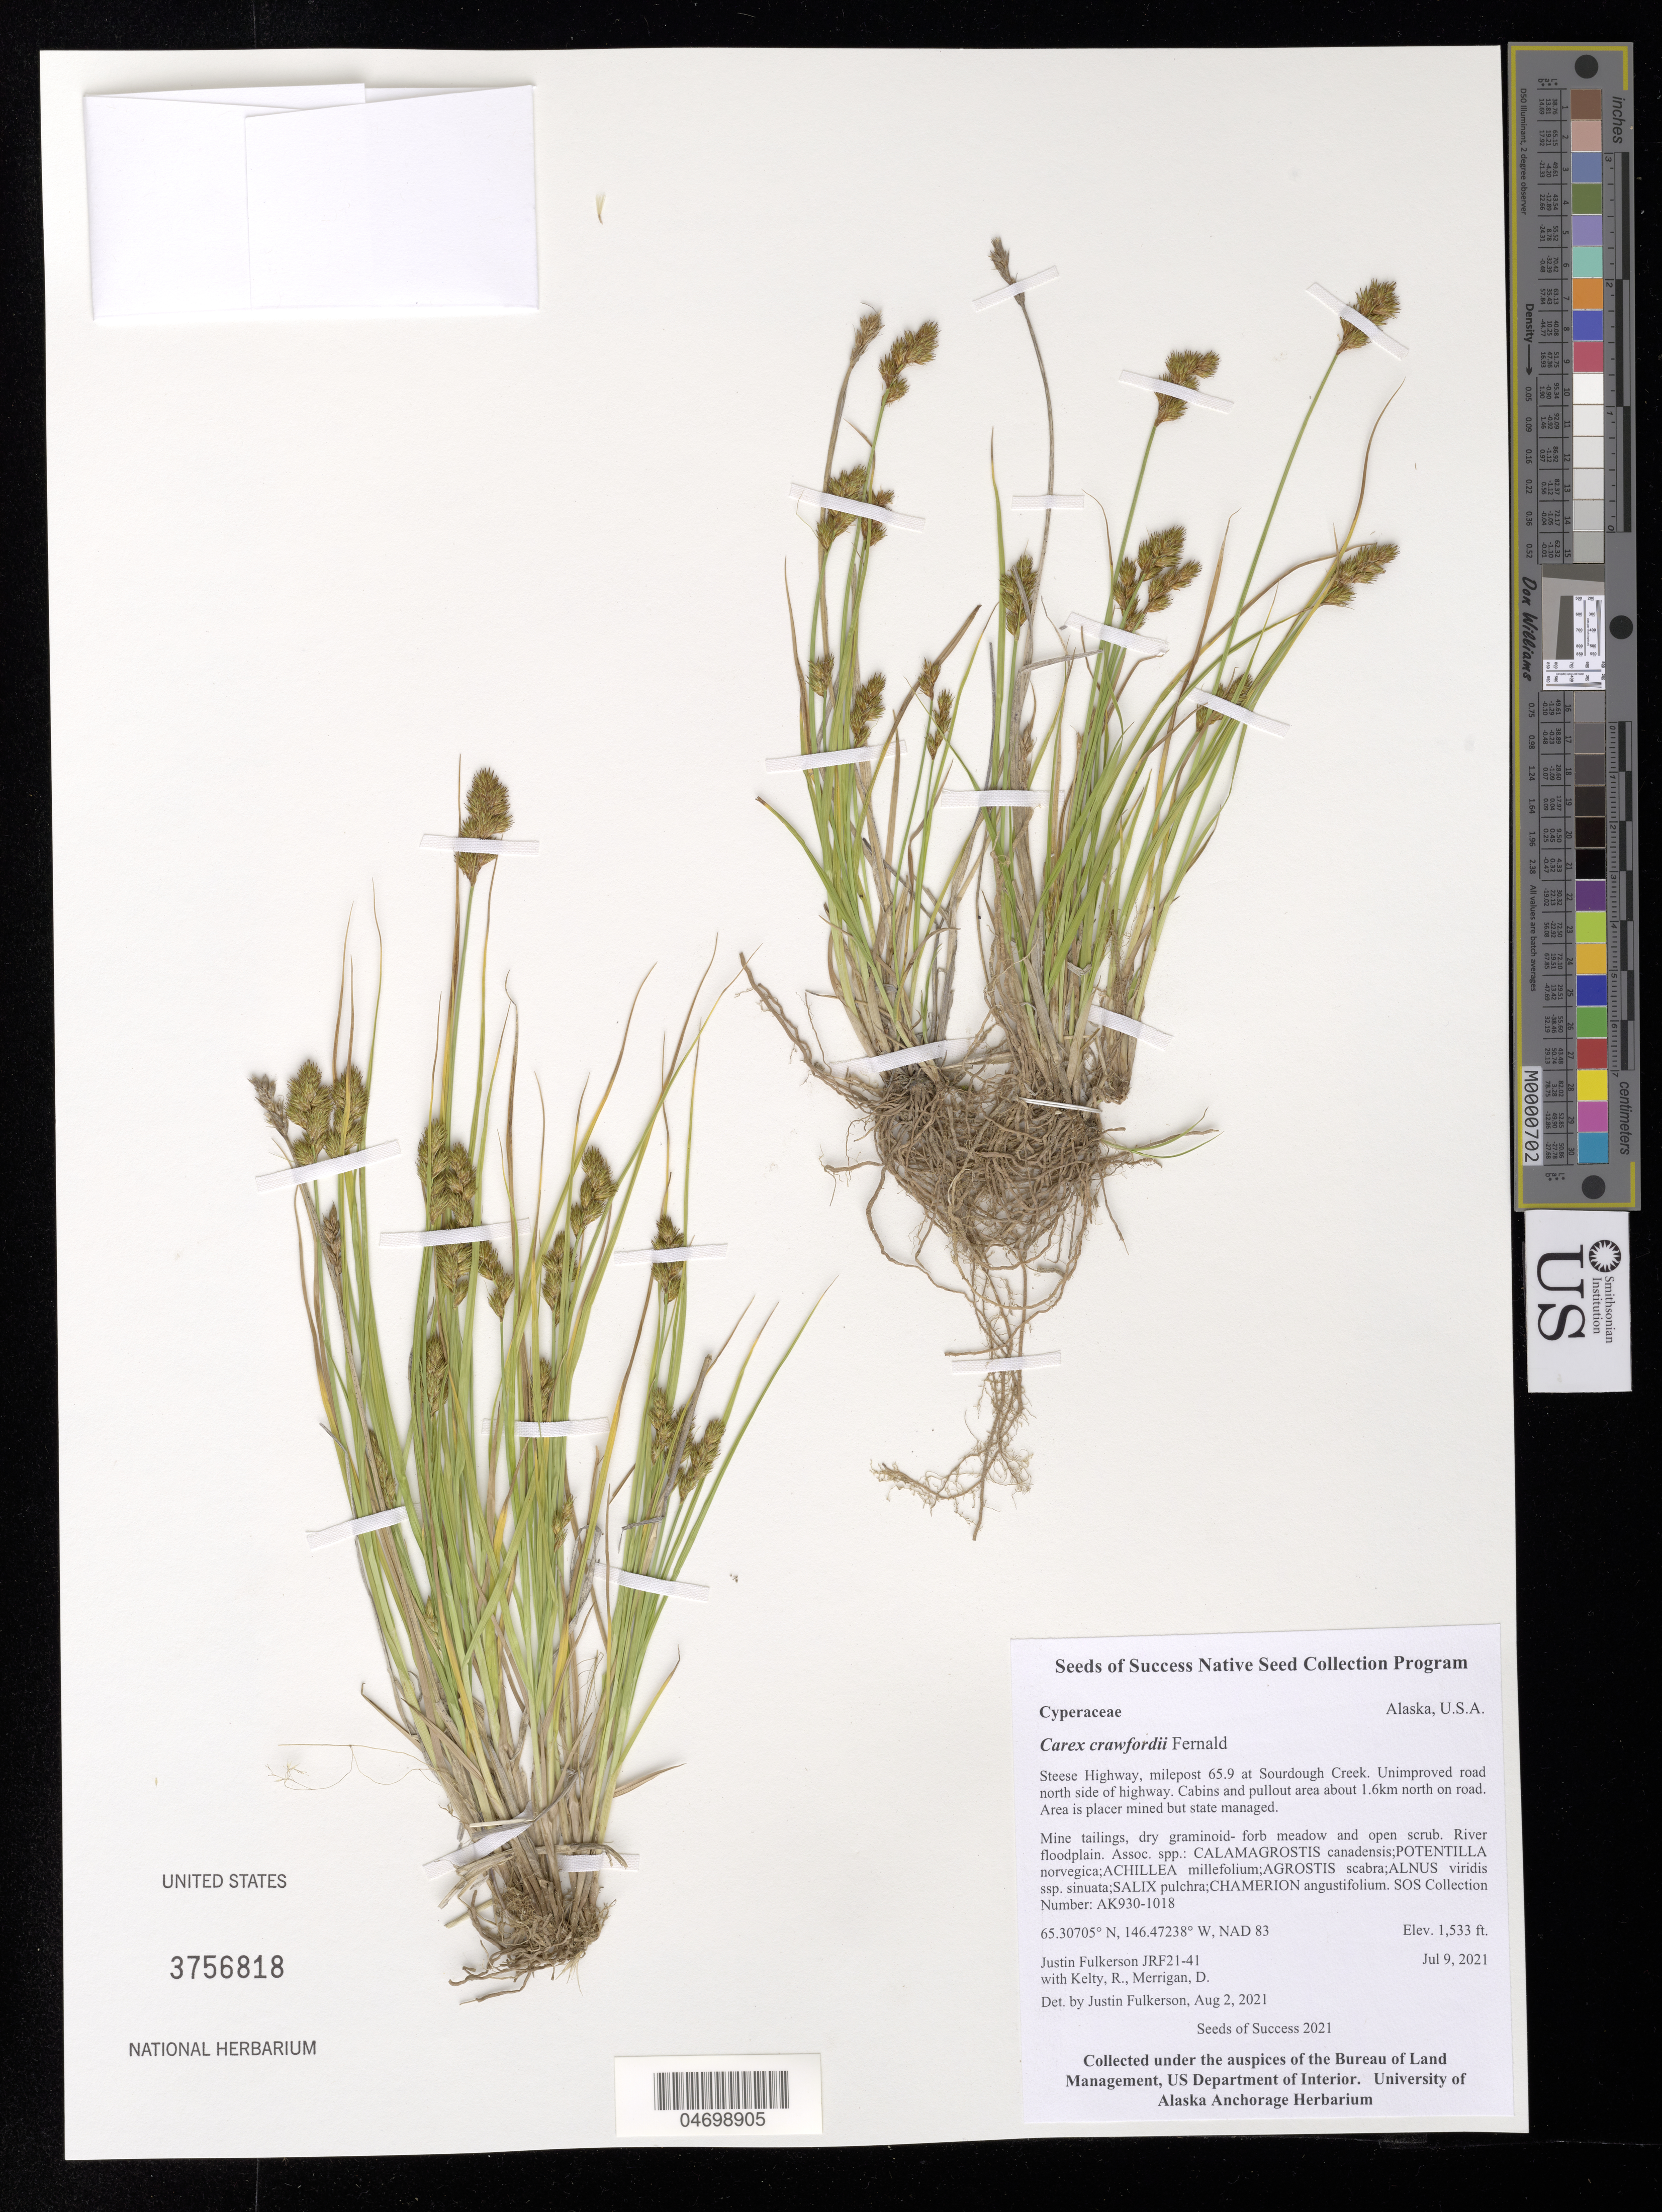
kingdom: Plantae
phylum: Tracheophyta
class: Liliopsida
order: Poales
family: Cyperaceae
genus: Carex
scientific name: Carex crawfordii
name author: Fernald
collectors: J. Fulkerson, R. Kelty & D. Merrigan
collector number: AK930-1018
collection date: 2021-07-09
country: United States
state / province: Alaska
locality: Steese Hwy, milepost 65.9 at Sourdough Creek.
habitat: Dry gaminoid-forb meadow and open scrub. River floodplain. With Agrostis scabra, Alnus viridis, Salix pulchra, etc.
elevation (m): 467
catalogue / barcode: US 3756818